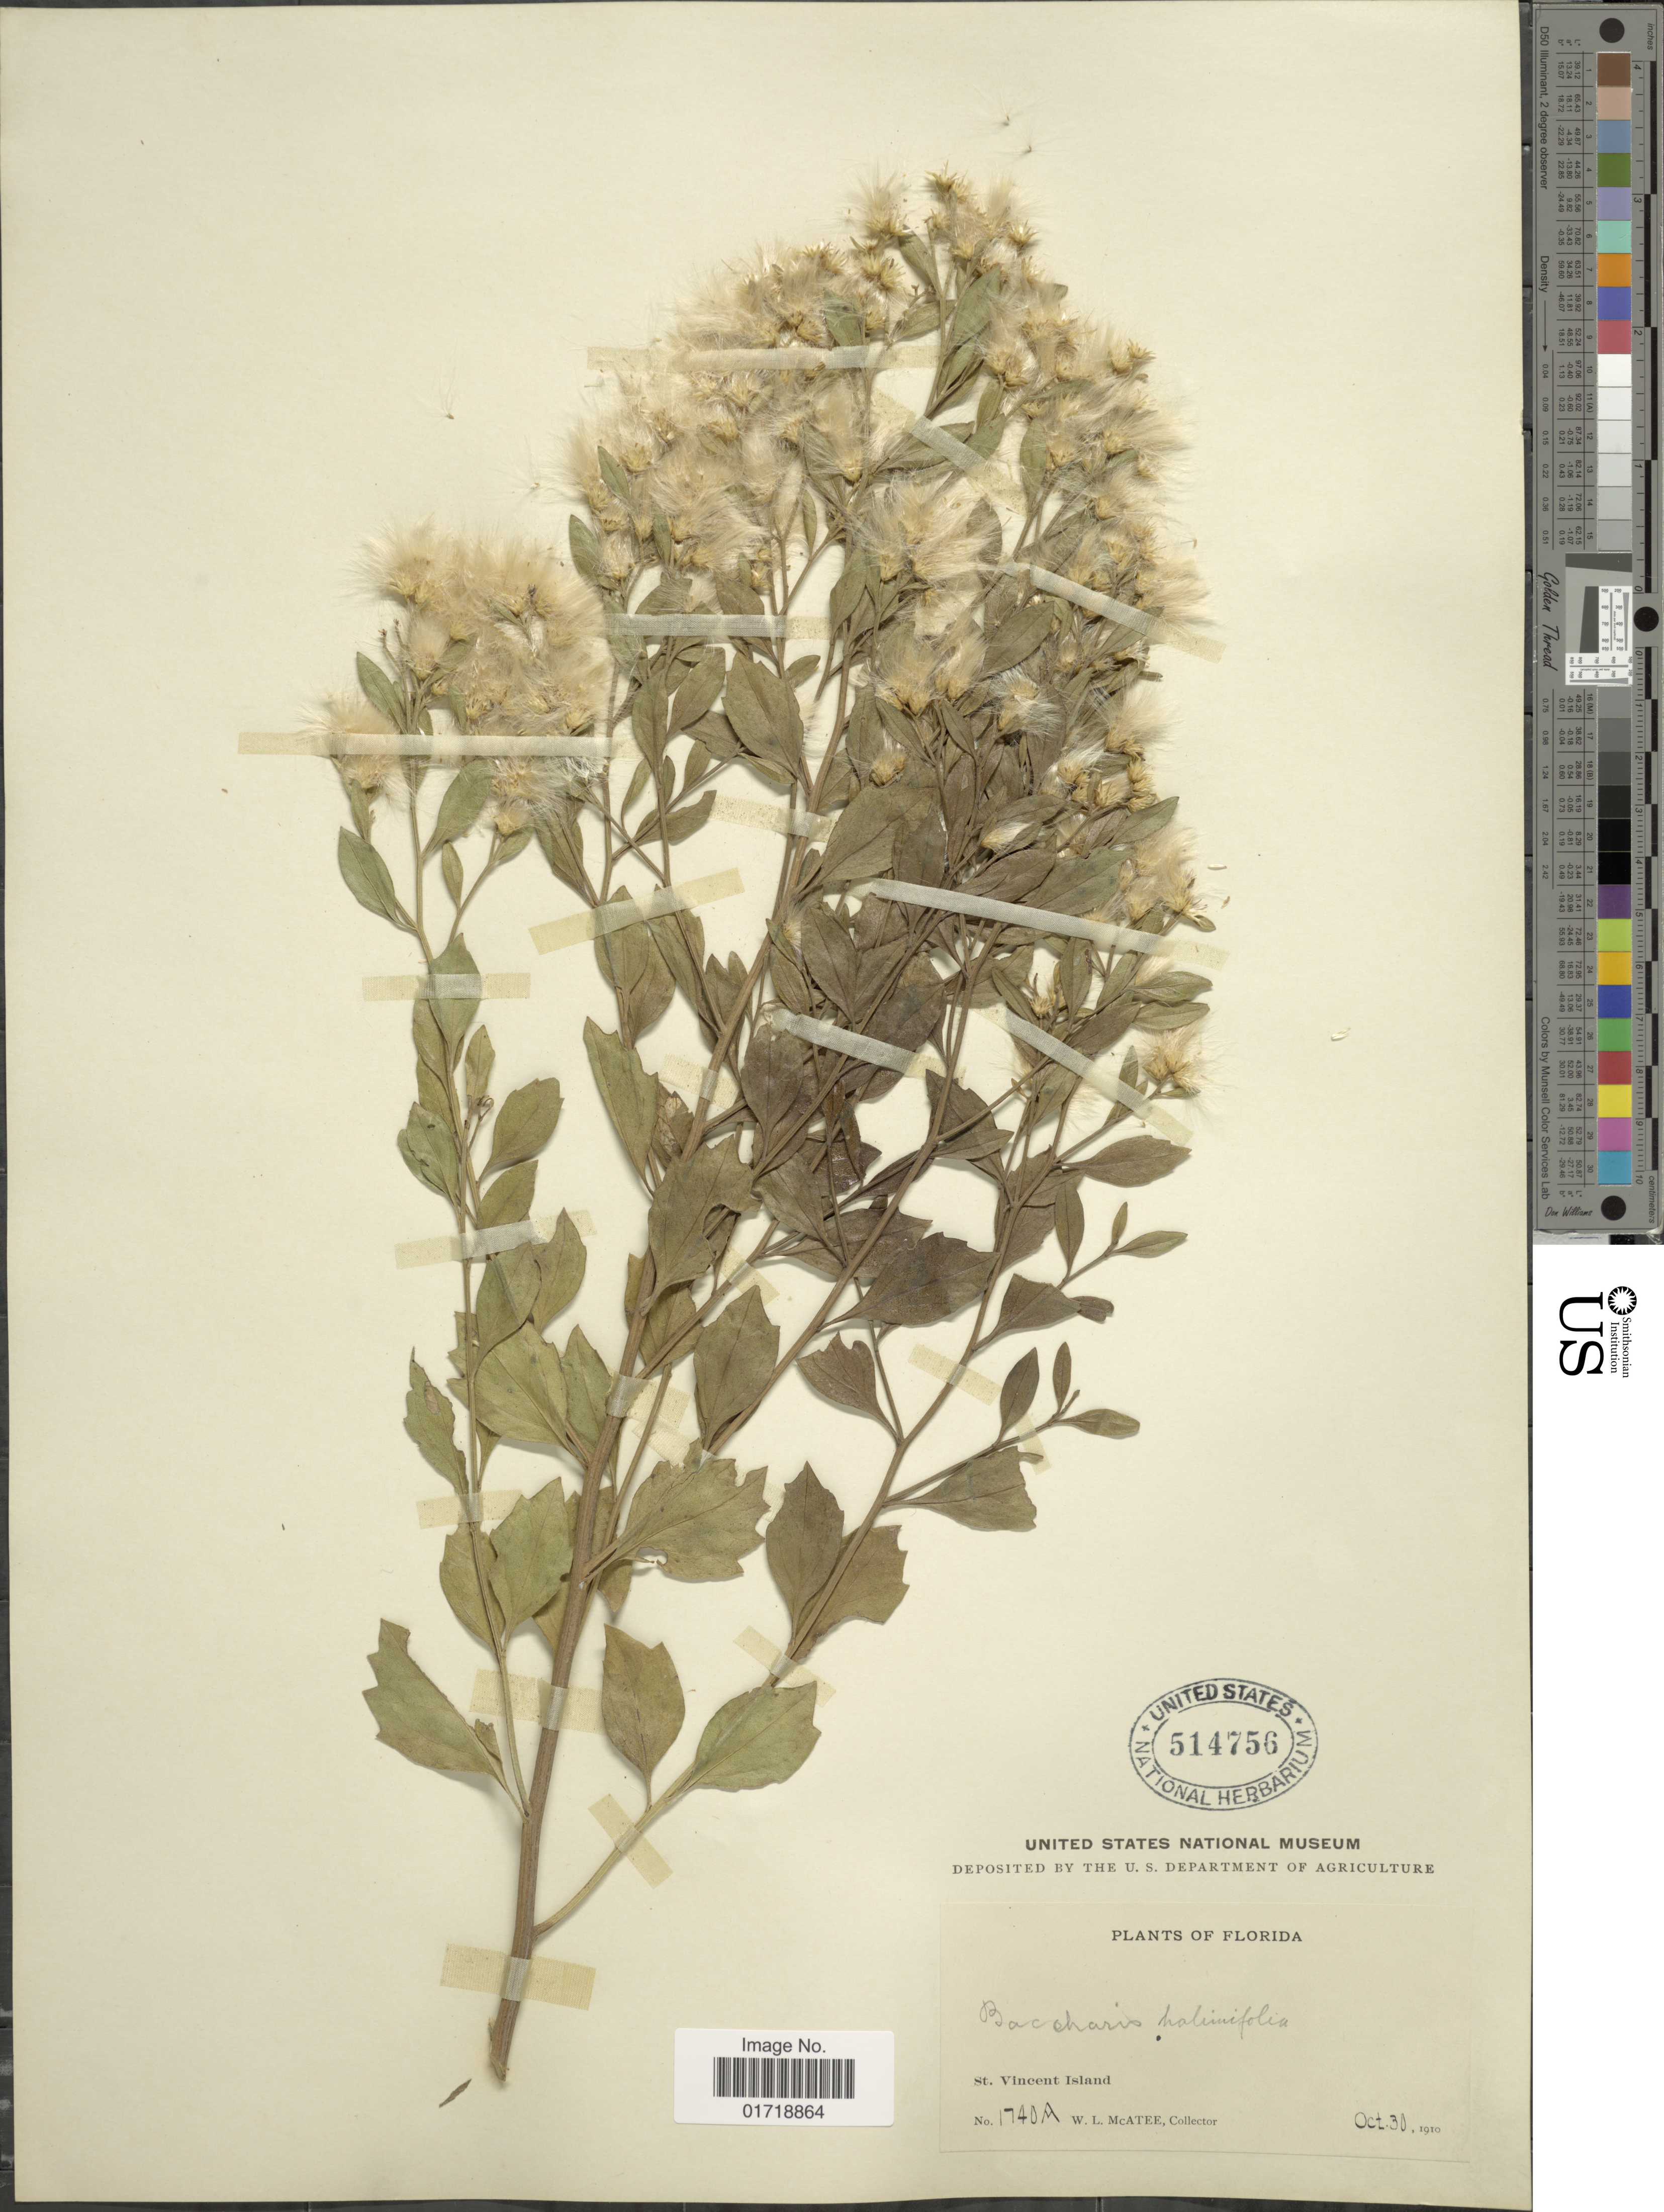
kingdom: Plantae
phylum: Tracheophyta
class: Magnoliopsida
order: Asterales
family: Asteraceae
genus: Baccharis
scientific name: Baccharis halimifolia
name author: L.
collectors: W. McAtee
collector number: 1740A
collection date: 1910-10-30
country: United States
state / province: Florida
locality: St. Vincent Island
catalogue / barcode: US 514756